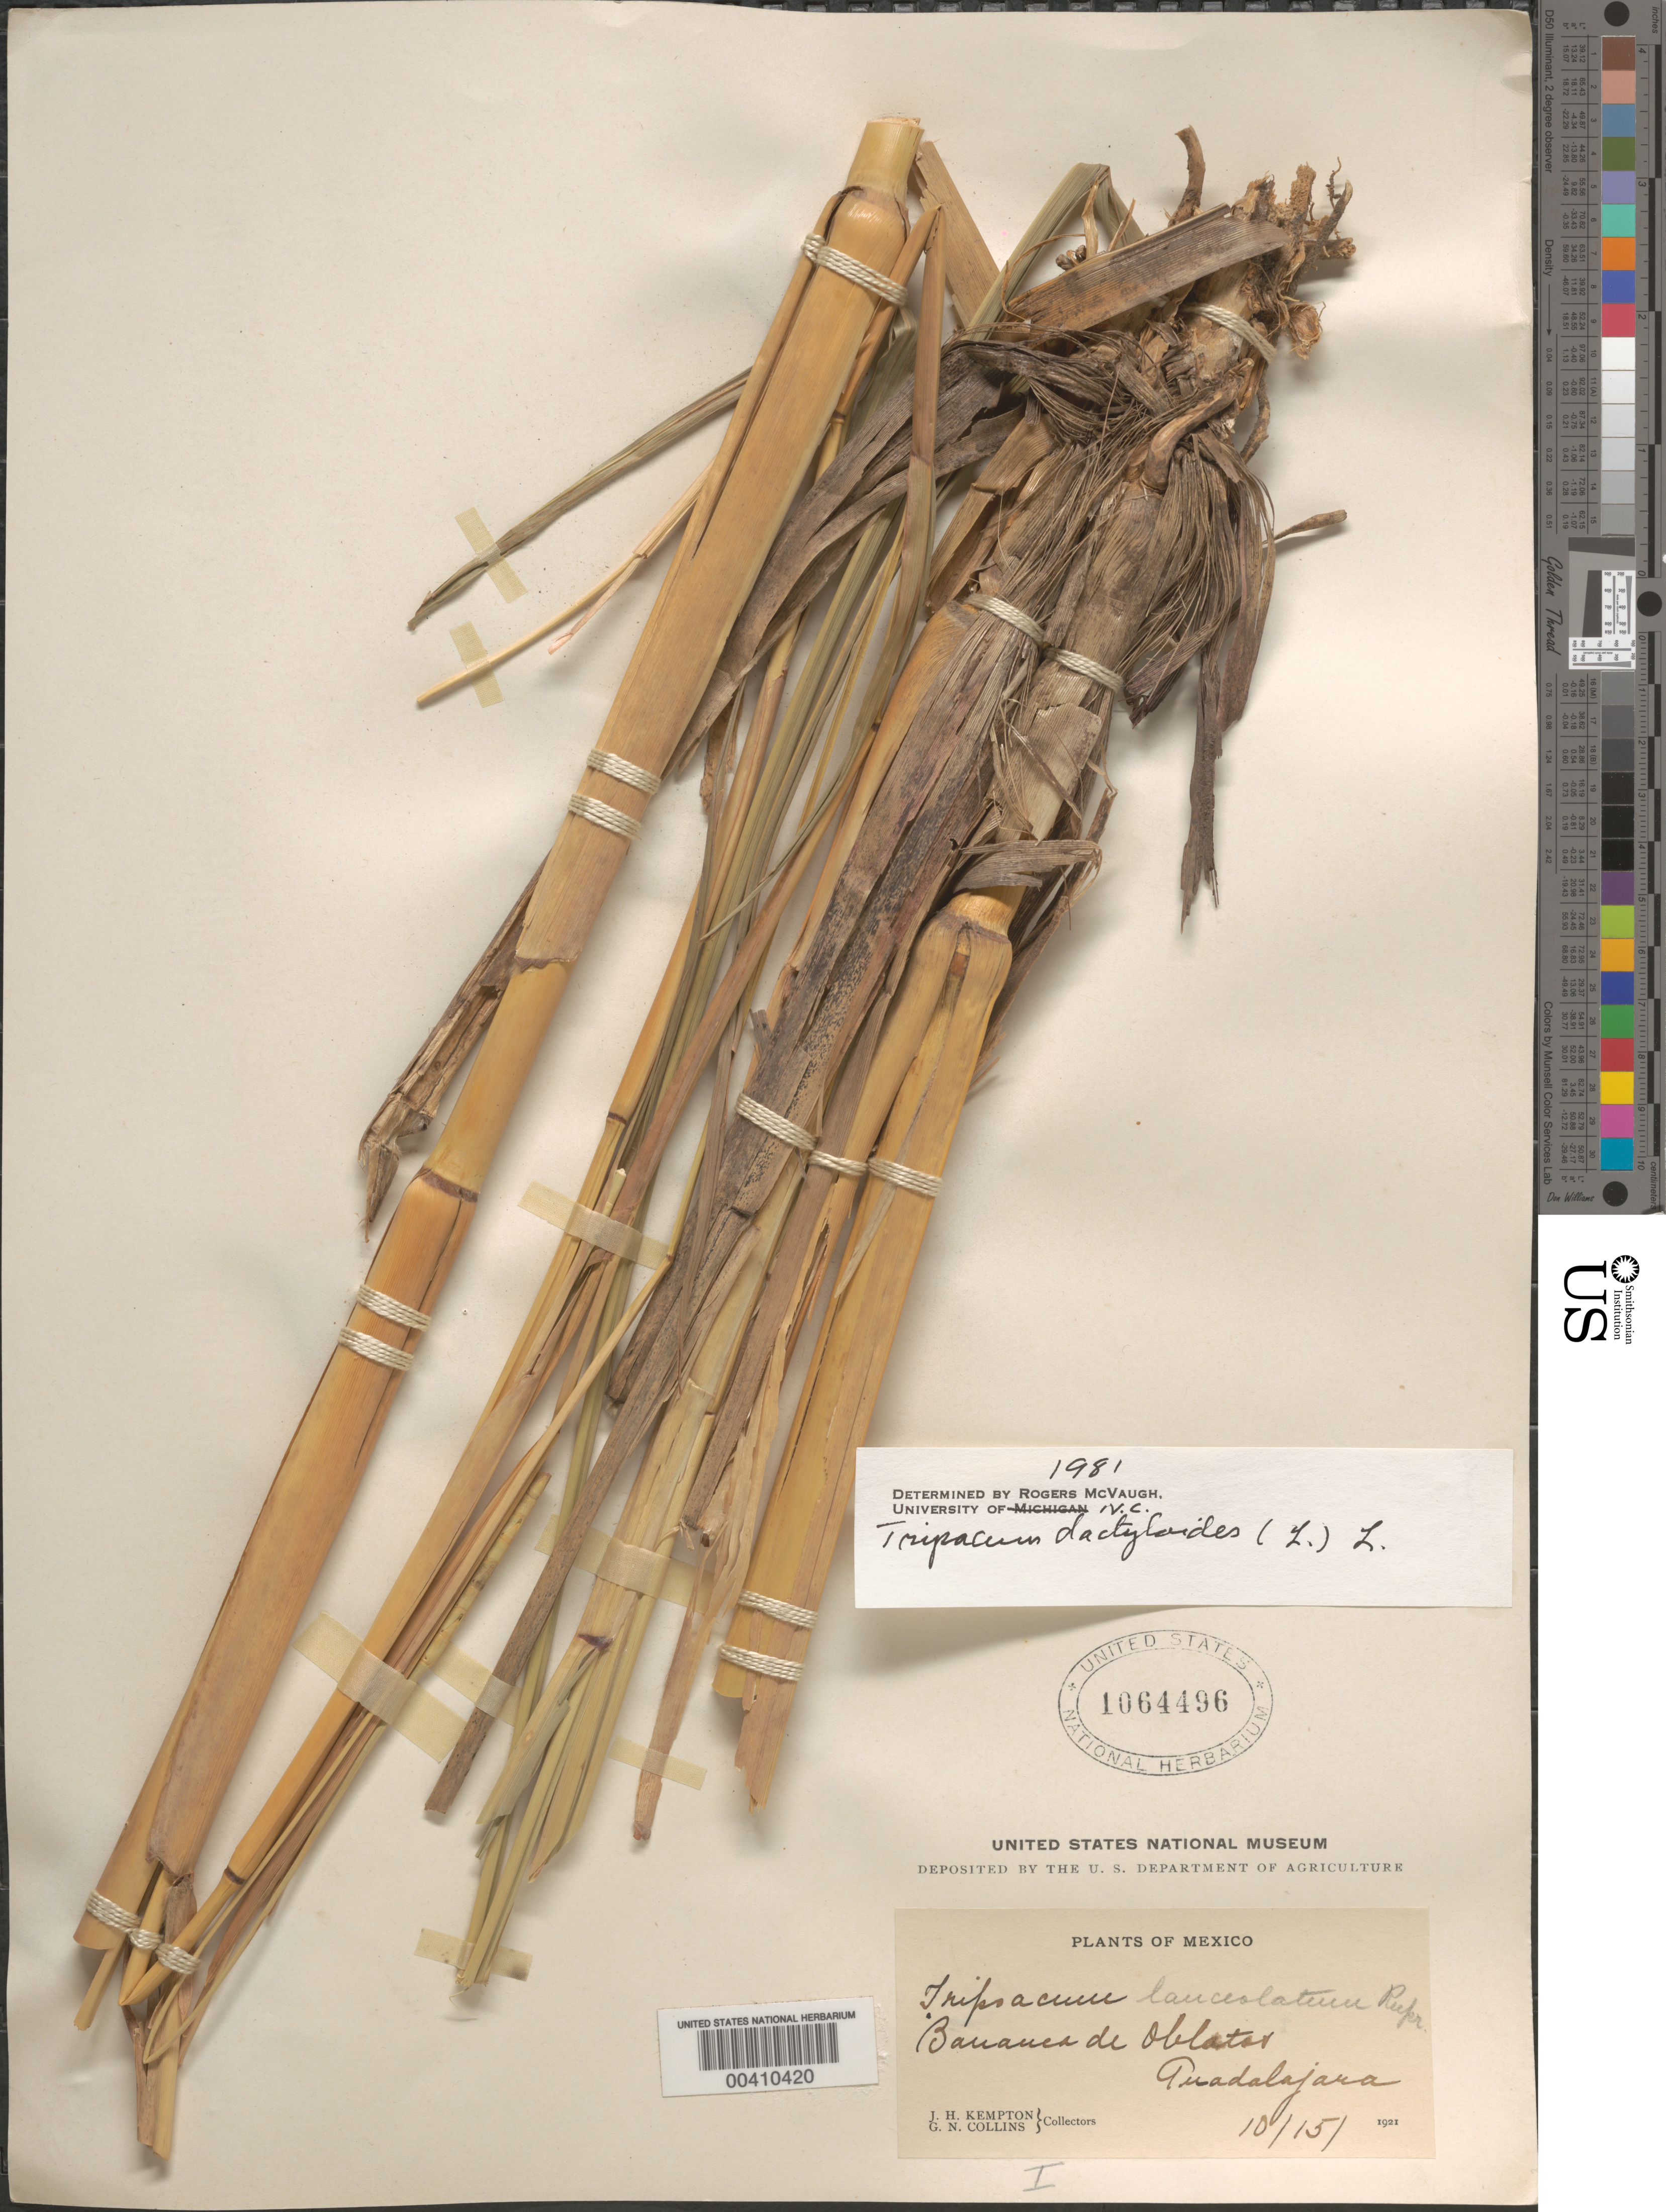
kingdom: Plantae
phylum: Tracheophyta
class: Liliopsida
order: Poales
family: Poaceae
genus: Tripsacum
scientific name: Tripsacum dactyloides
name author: (L.) L.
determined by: McVaugh, R.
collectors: J. H. Kempton & G. Collins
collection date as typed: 15 Oct 1921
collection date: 1921-10-15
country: Mexico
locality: Barranca de Oblatos, Guadalajara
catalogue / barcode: US 1064496